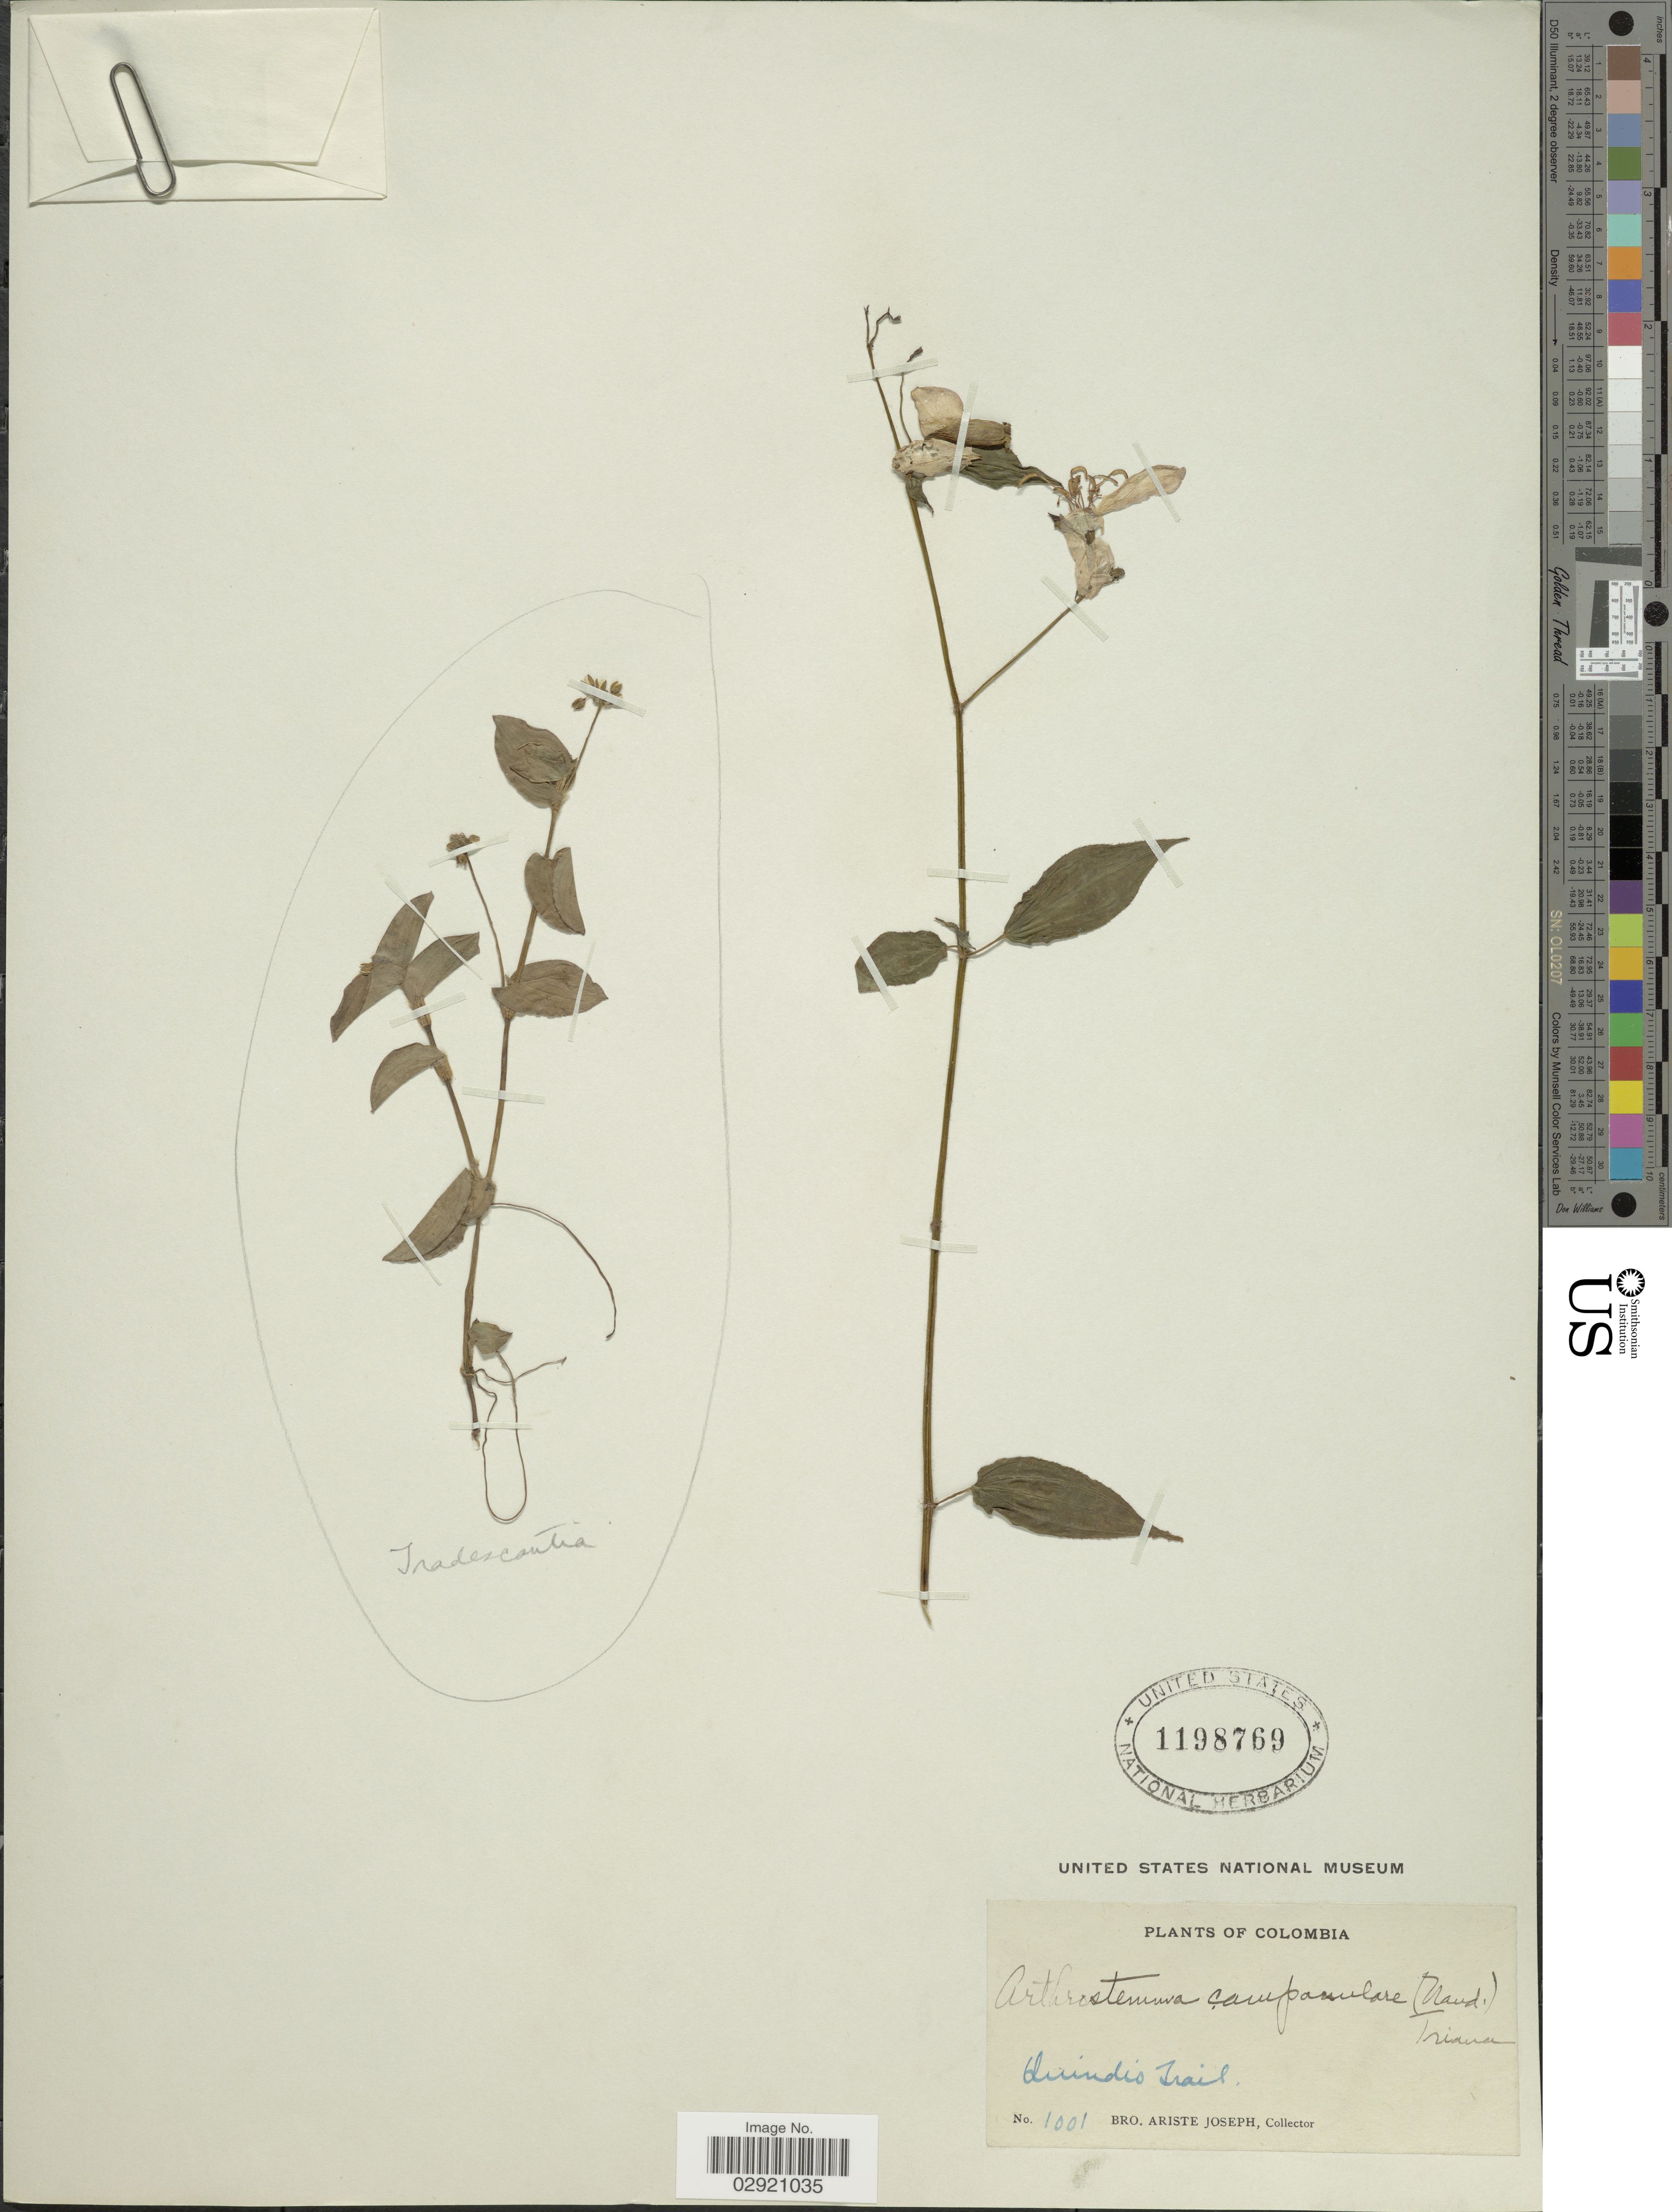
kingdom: Plantae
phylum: Tracheophyta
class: Magnoliopsida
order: Myrtales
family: Melastomataceae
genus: Arthrostemma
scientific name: Arthrostemma ciliatum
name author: Pav. ex D. Don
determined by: Strong, Mark T., (BOT), Smithsonian Institution - National Museum of Natural History (UNITED STATES)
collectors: Bro. Ariste-Joseph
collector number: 1001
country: Colombia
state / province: Quindío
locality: Quindio Trail.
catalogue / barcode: US 1198769